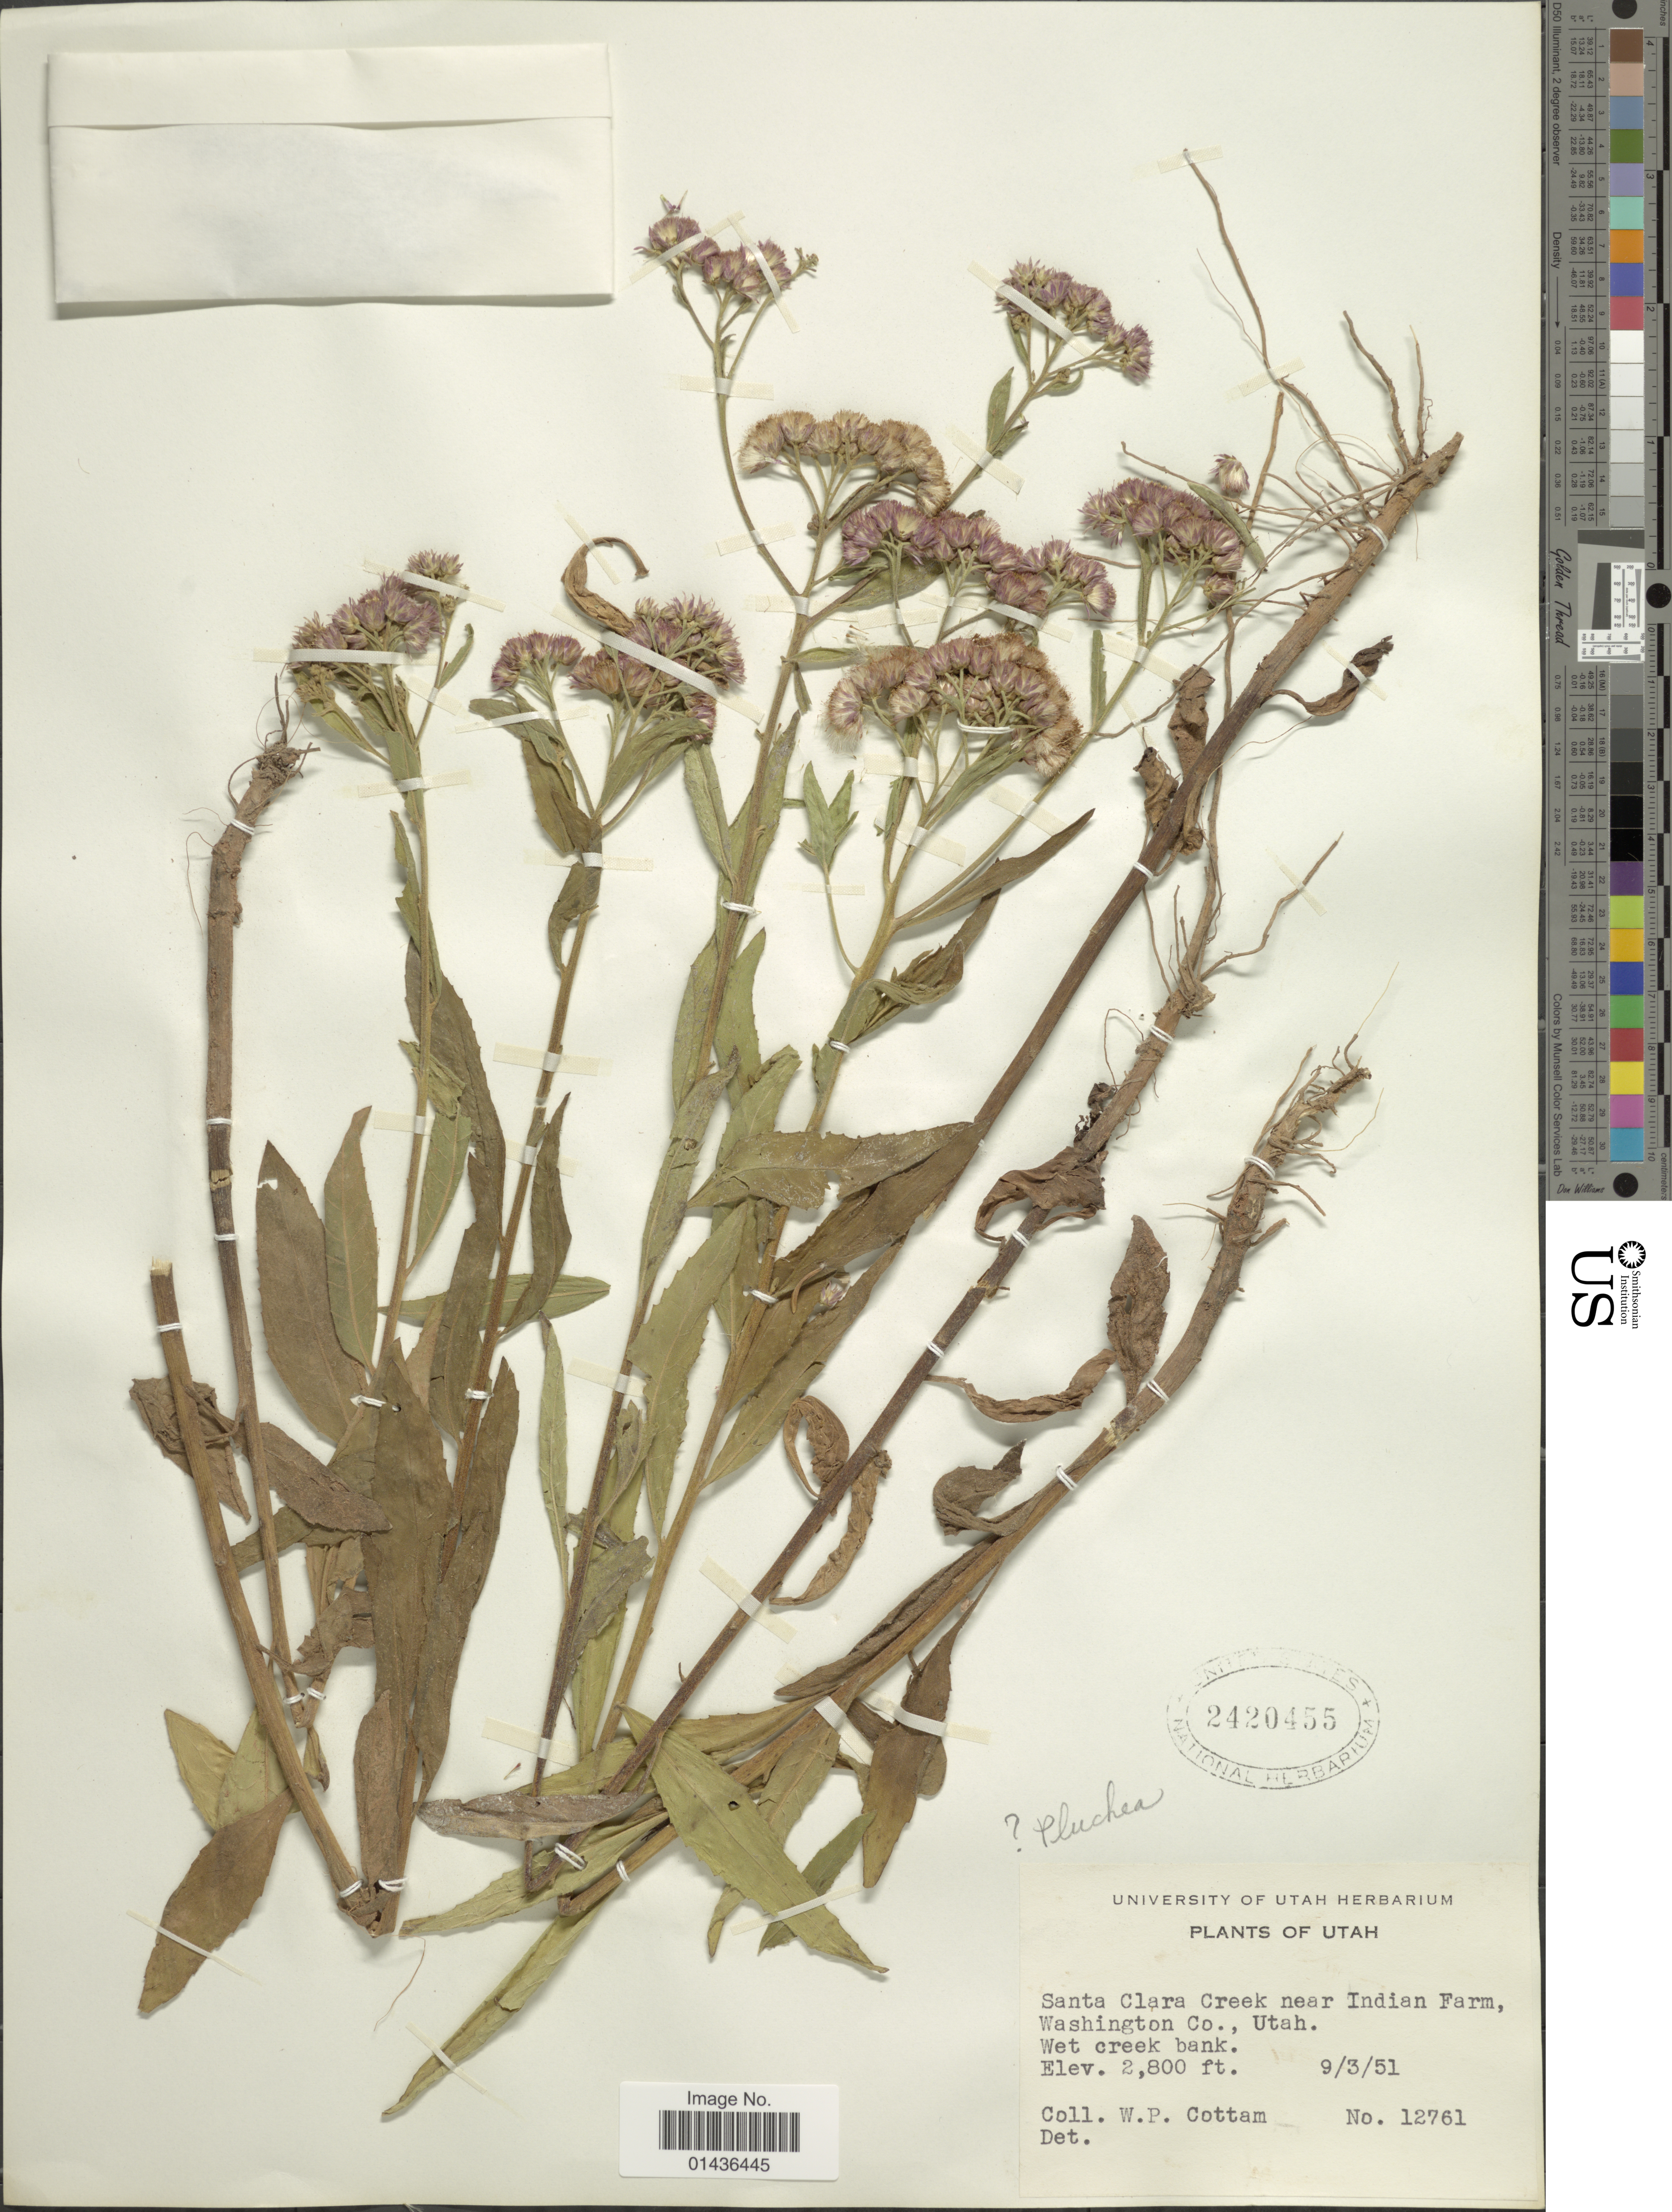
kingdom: Plantae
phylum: Tracheophyta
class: Magnoliopsida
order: Asterales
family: Asteraceae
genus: Pluchea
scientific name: Pluchea sp.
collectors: W. Cottam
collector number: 12761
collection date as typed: Transcribed d/m/y: 3/9/51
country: United States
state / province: Utah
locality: Santa Clara Creek near Indian Farm, Washington Co.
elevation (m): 853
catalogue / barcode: US 2420455